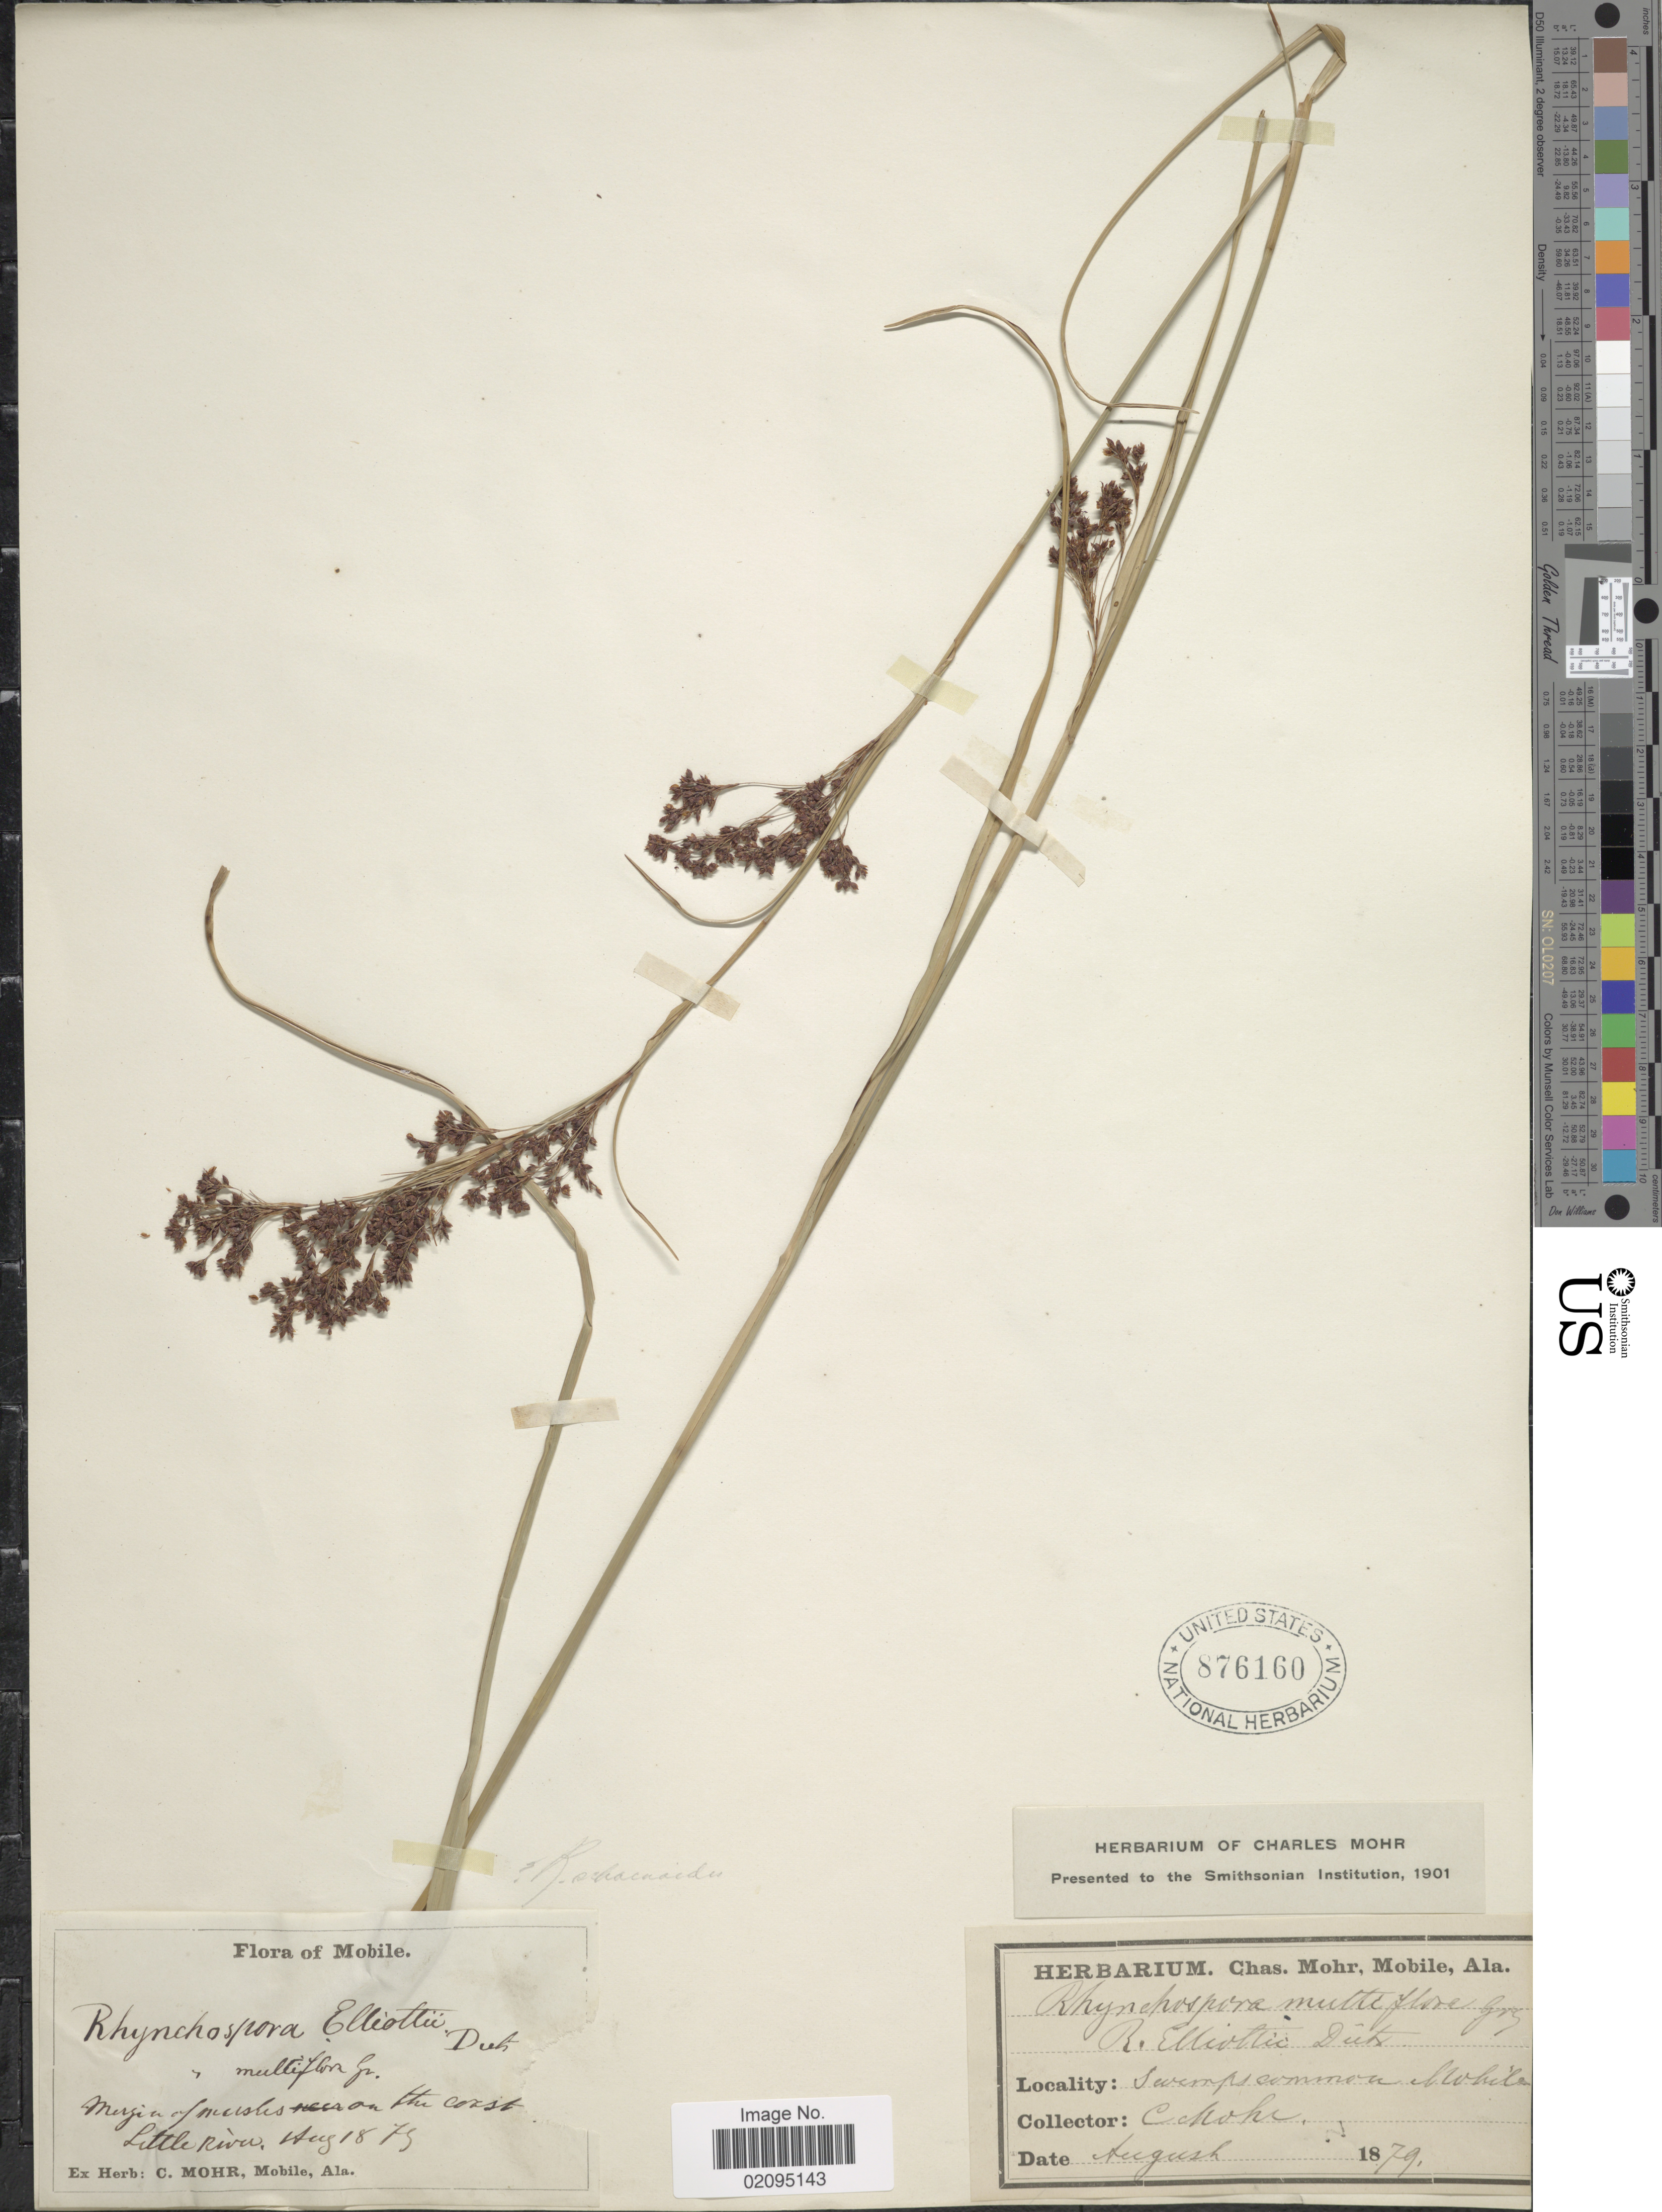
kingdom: Plantae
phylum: Tracheophyta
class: Liliopsida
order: Poales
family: Cyperaceae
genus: Rhynchospora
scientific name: Rhynchospora elliottii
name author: A. Dietr.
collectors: Mohr, C. T. (herbarium)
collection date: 1879-08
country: United States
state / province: Alabama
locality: On the coast Little River, Mobile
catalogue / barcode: US 876160